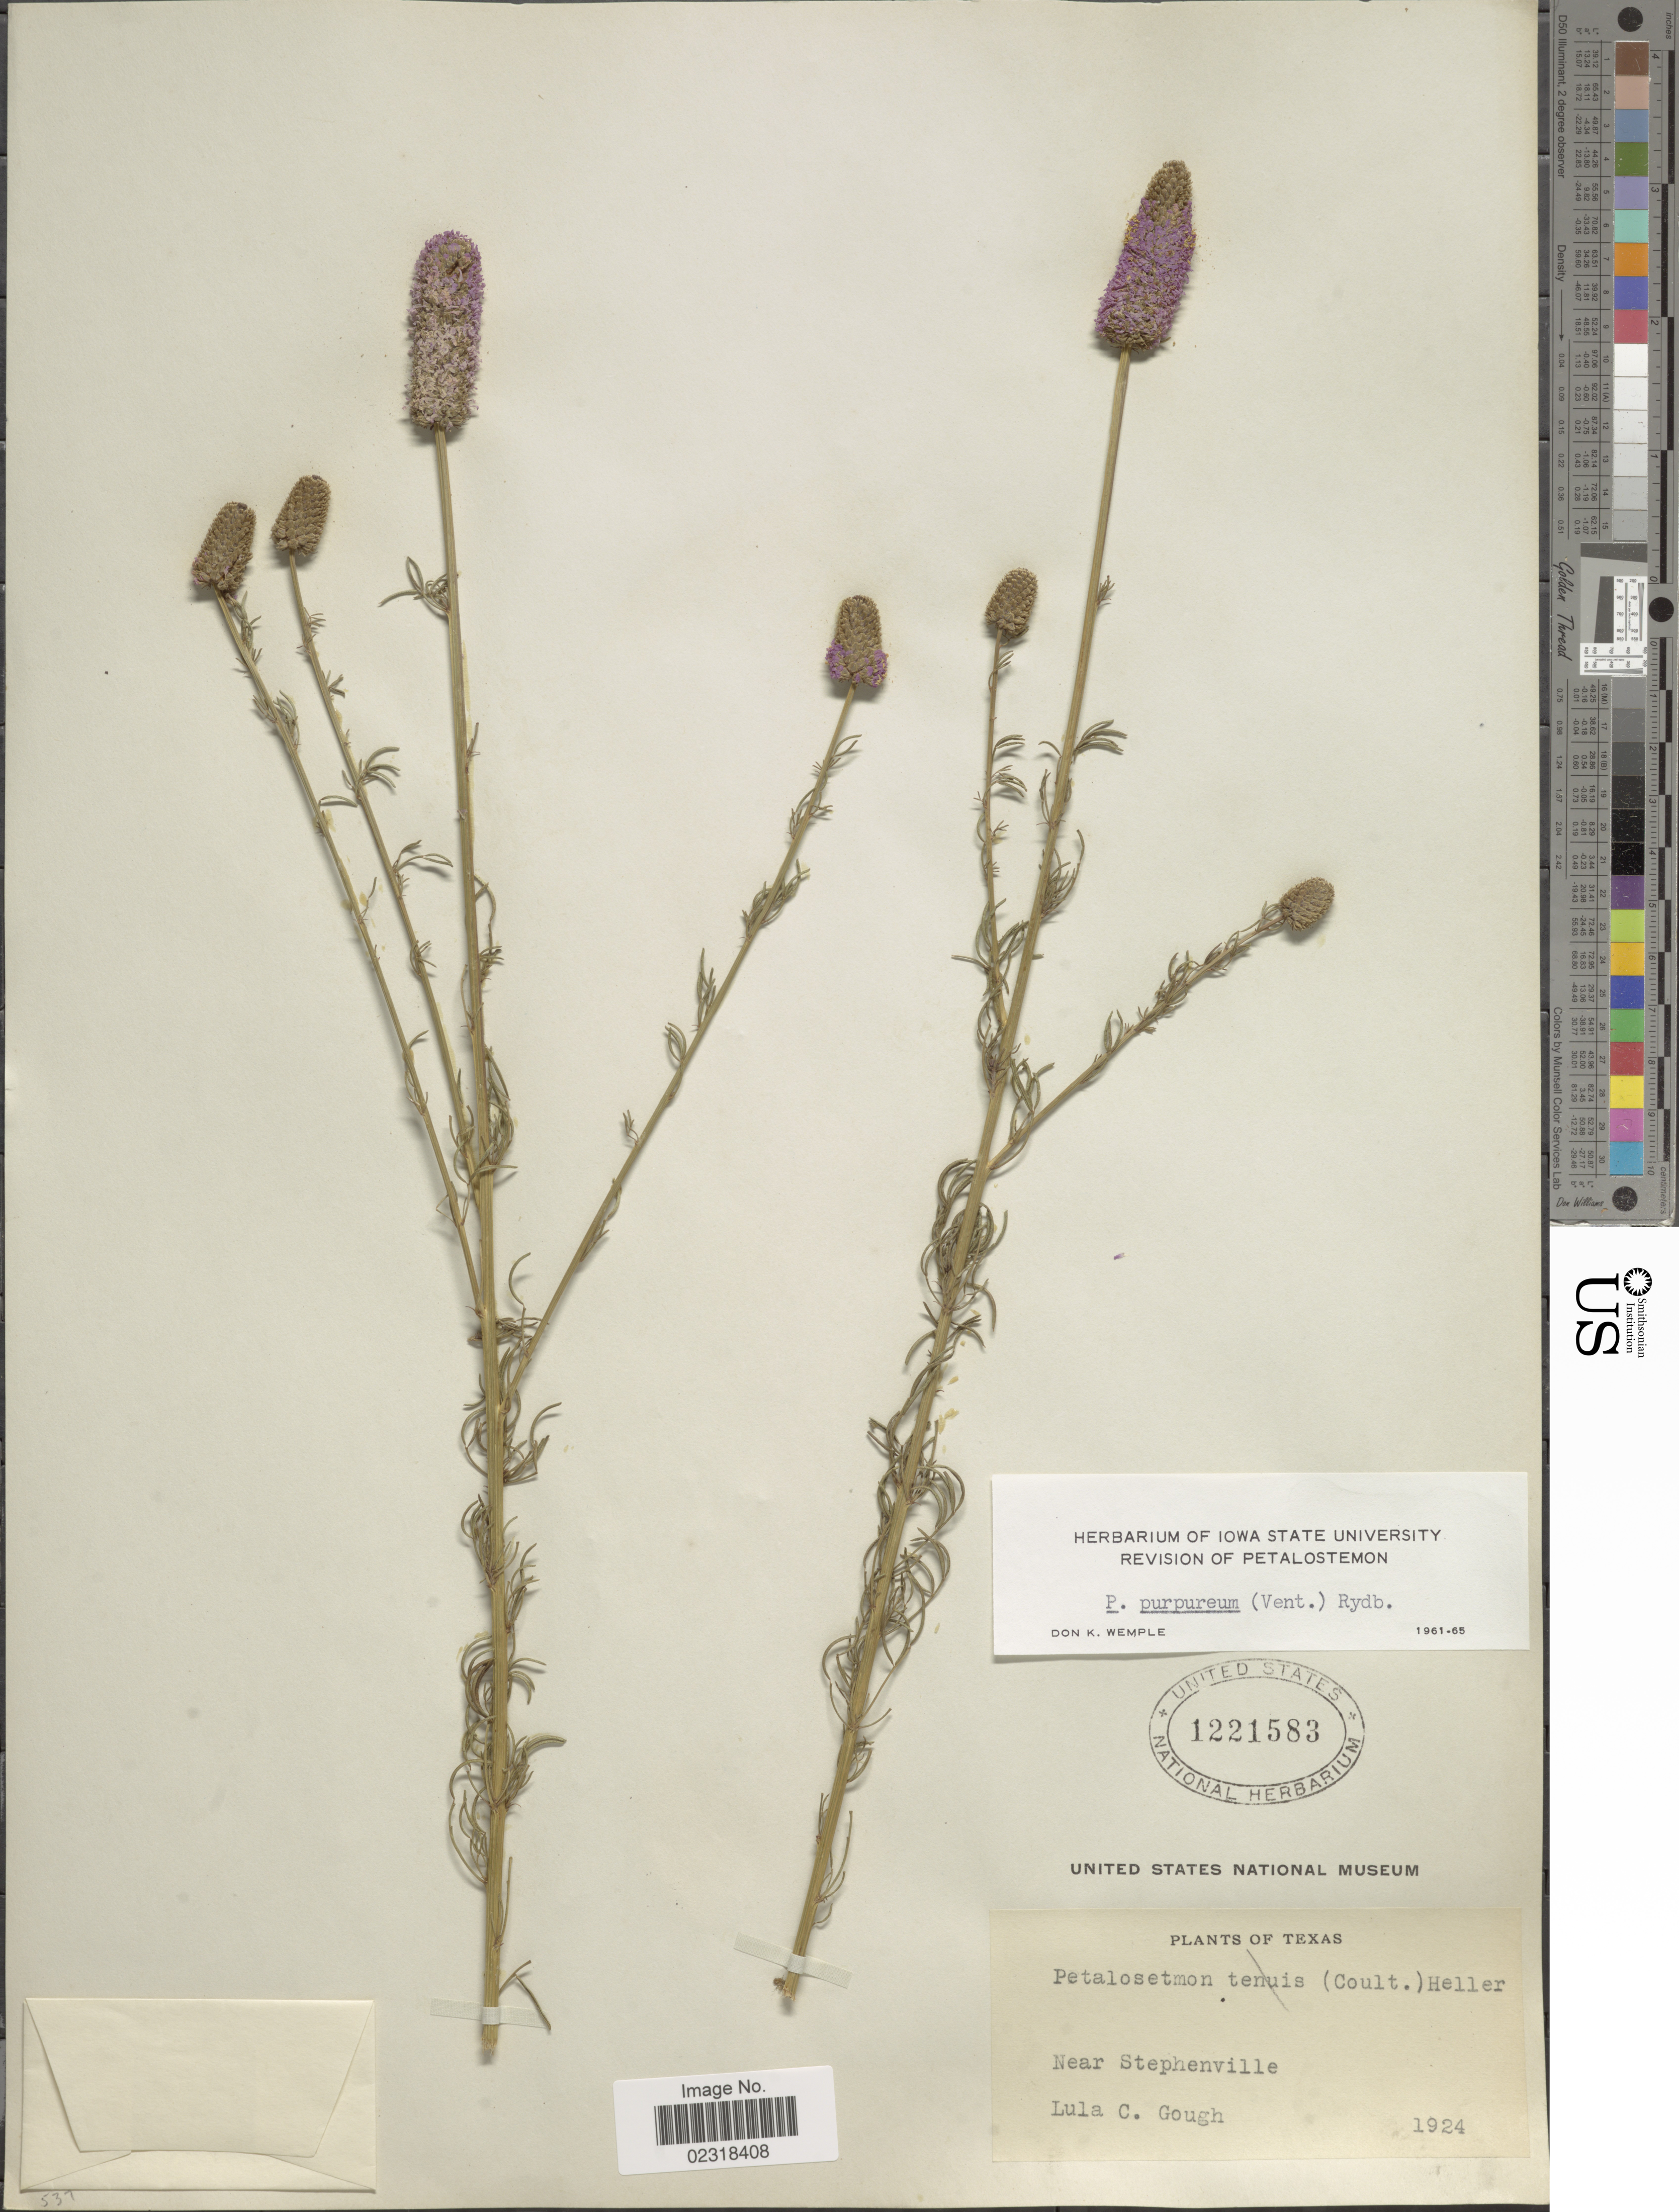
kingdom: Plantae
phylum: Tracheophyta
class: Magnoliopsida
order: Fabales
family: Fabaceae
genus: Dalea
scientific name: Dalea purpurea var. purpurea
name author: Vent.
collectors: L. Gough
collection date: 1924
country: United States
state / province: Texas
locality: Near Stephenville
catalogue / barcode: US 1221583